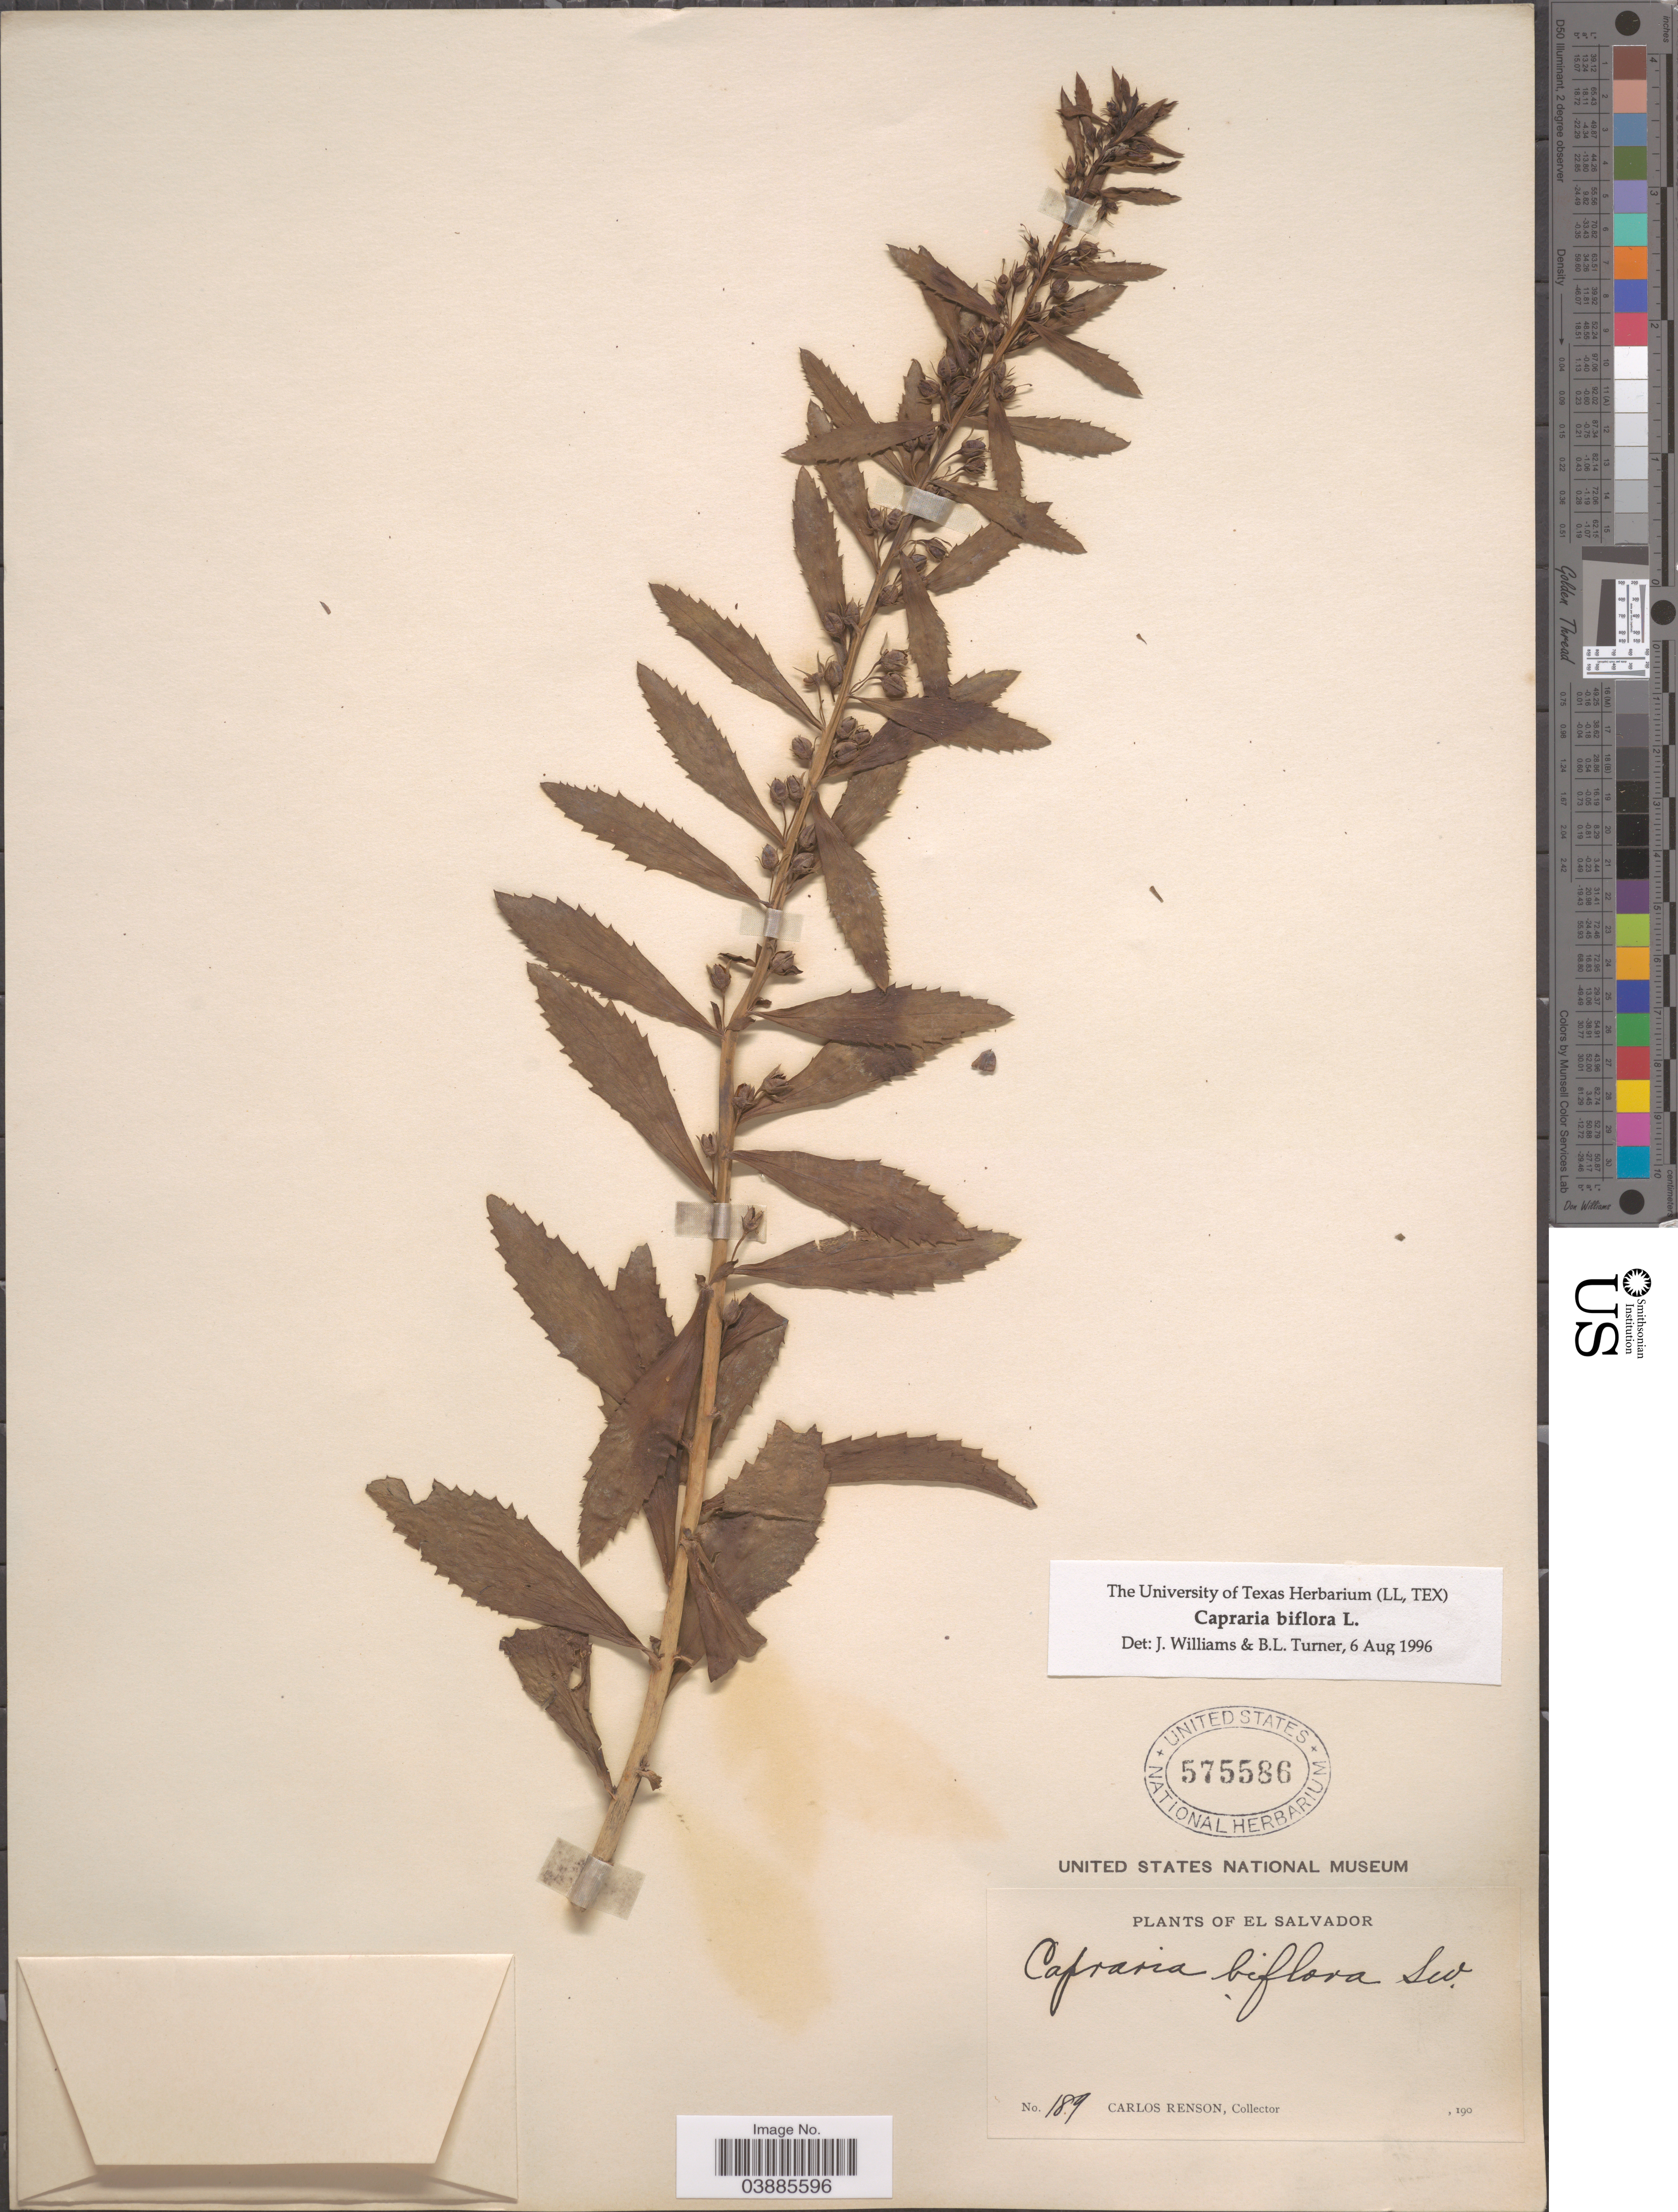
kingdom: Plantae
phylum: Tracheophyta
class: Magnoliopsida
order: Lamiales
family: Scrophulariaceae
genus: Capraria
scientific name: Capraria biflora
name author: L.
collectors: C. Renson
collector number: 189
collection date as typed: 190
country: El Salvador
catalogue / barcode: US 575586